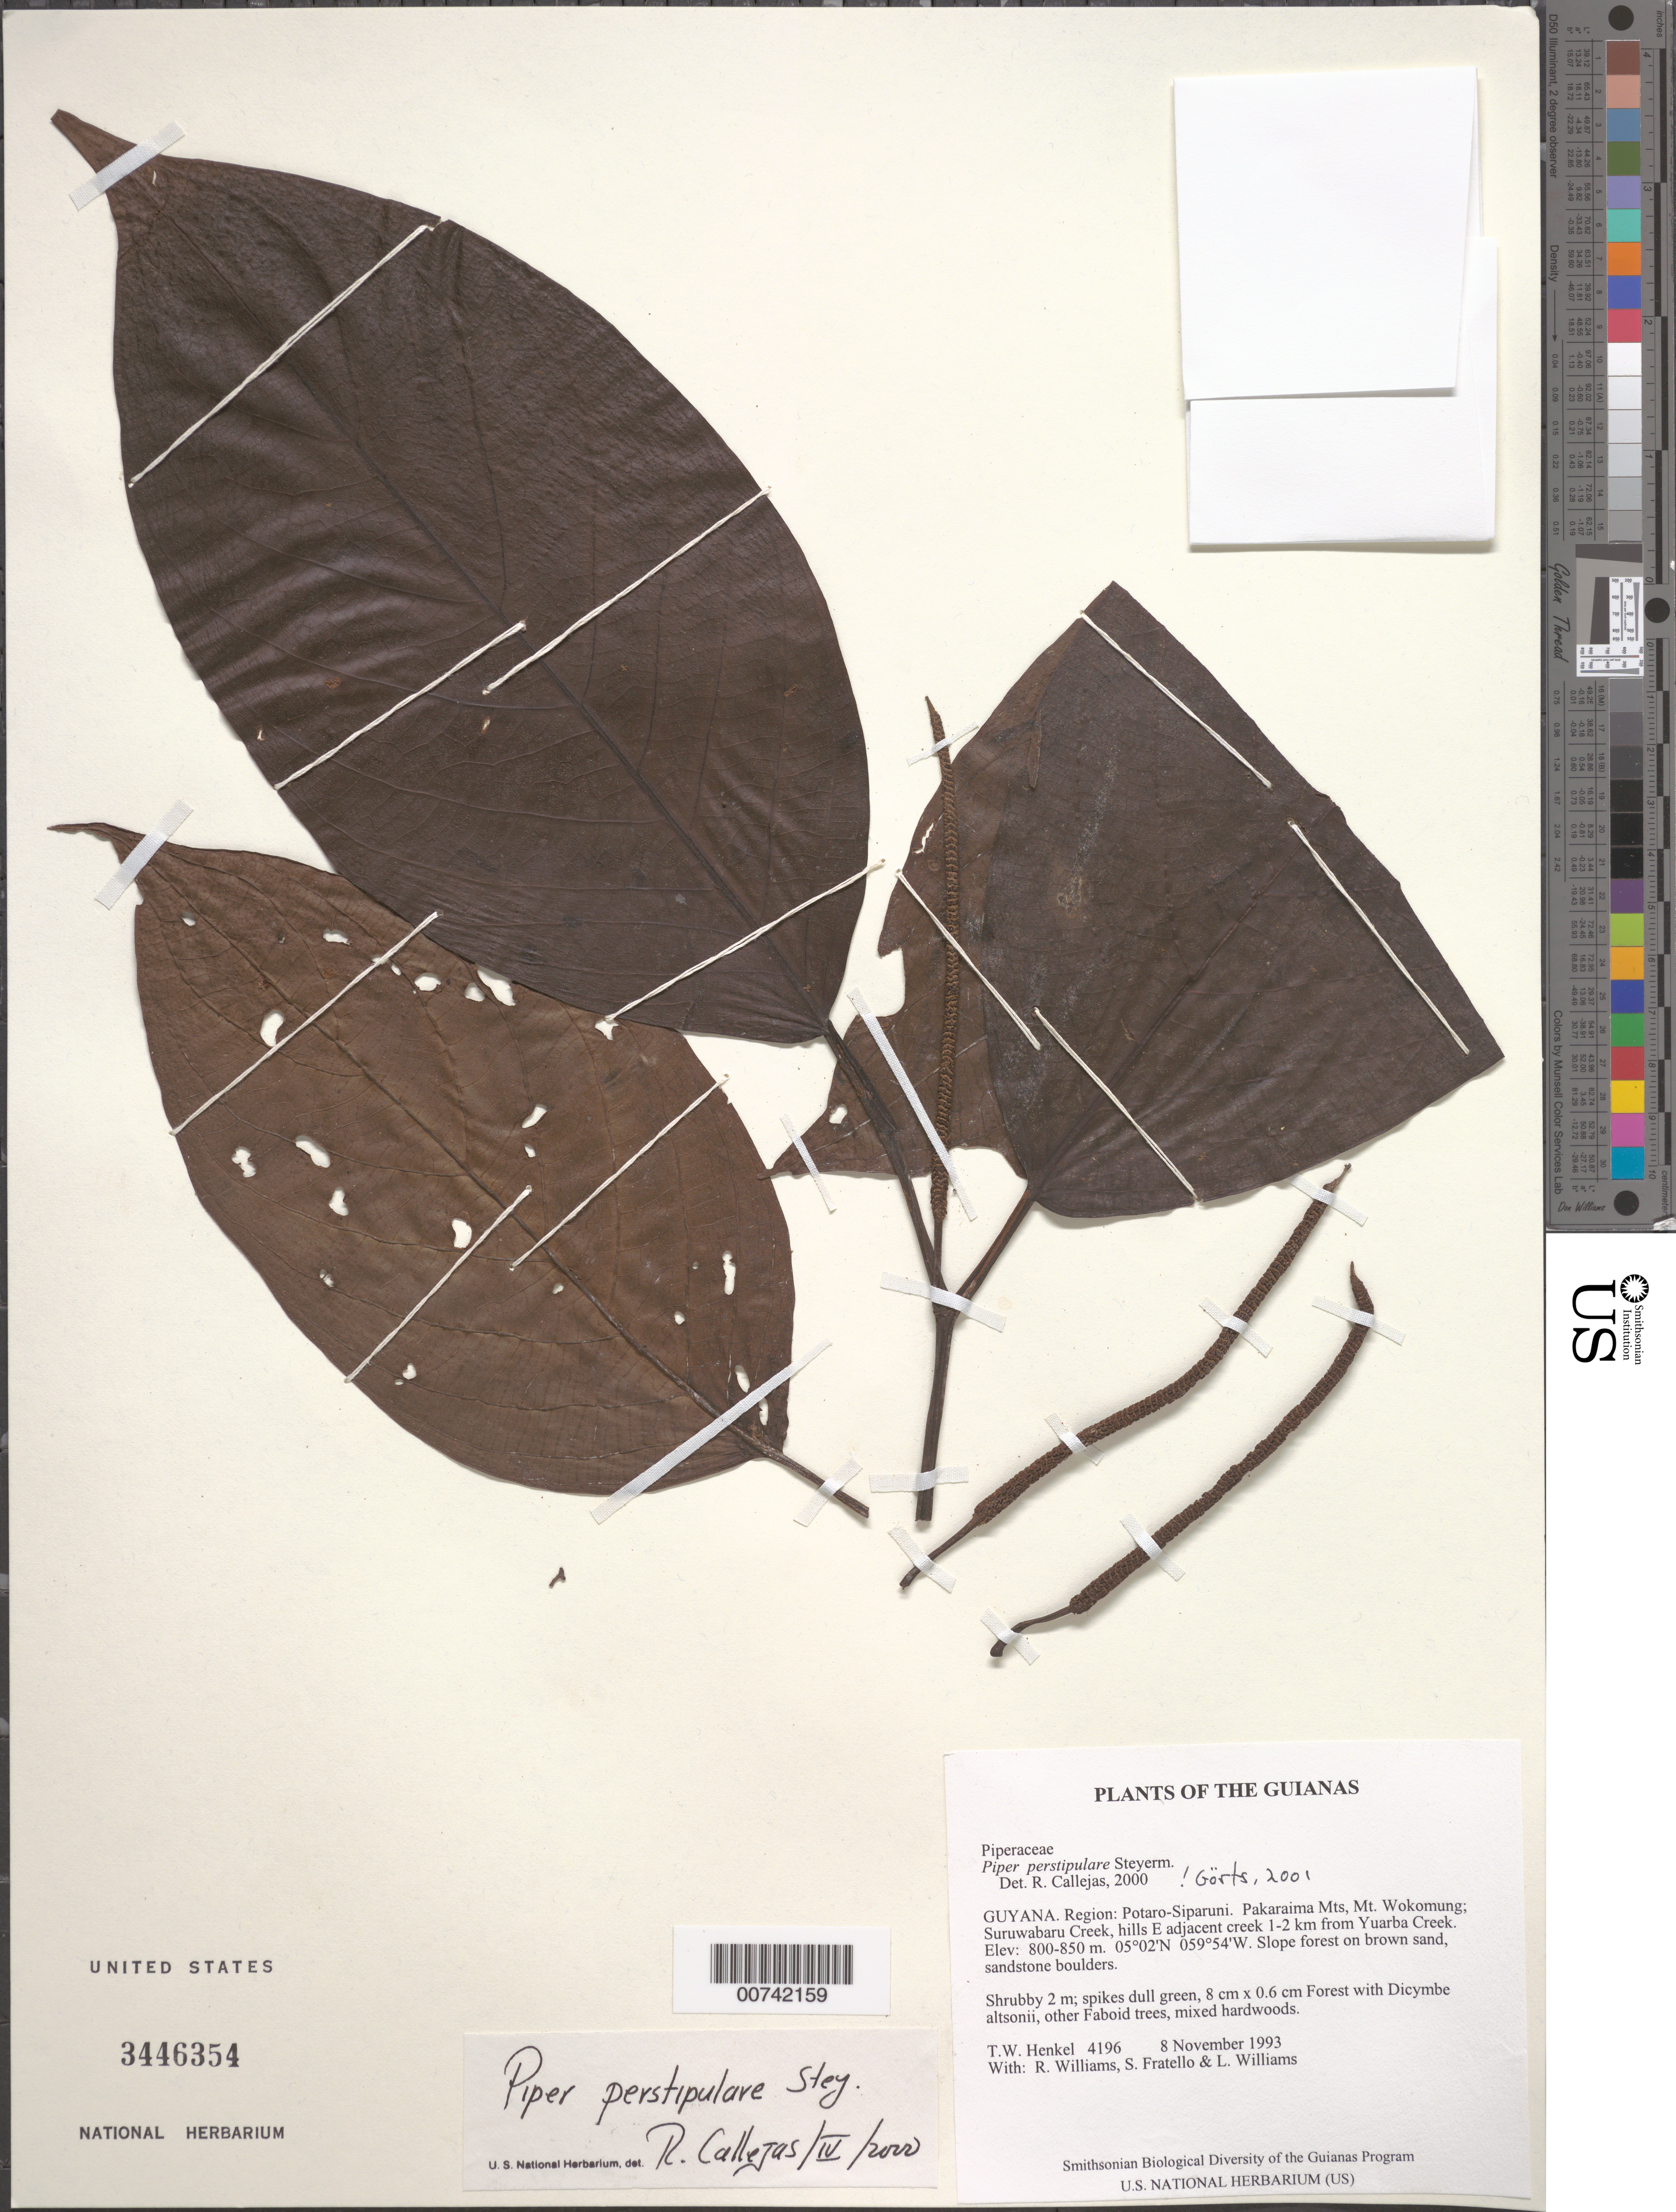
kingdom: Plantae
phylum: Tracheophyta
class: Magnoliopsida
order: Piperales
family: Piperaceae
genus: Piper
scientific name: Piper perstipulare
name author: Steyerm.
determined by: Görts-van Rijn, A. R. A.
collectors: T. Henkel, R. Williams, S. Fratello & L. Williams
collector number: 4196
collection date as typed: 8 November 1993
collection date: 1993-11-08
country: Guyana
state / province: Potaro-Siparuni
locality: Pakaraima Mts, Mt. Wokomung; Suruwabaru Creek, hills E adjacent creek 1-2 km from Yuarba Creek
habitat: Slope forest on brown sand, sandstone boulders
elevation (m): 800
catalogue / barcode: US 3446354